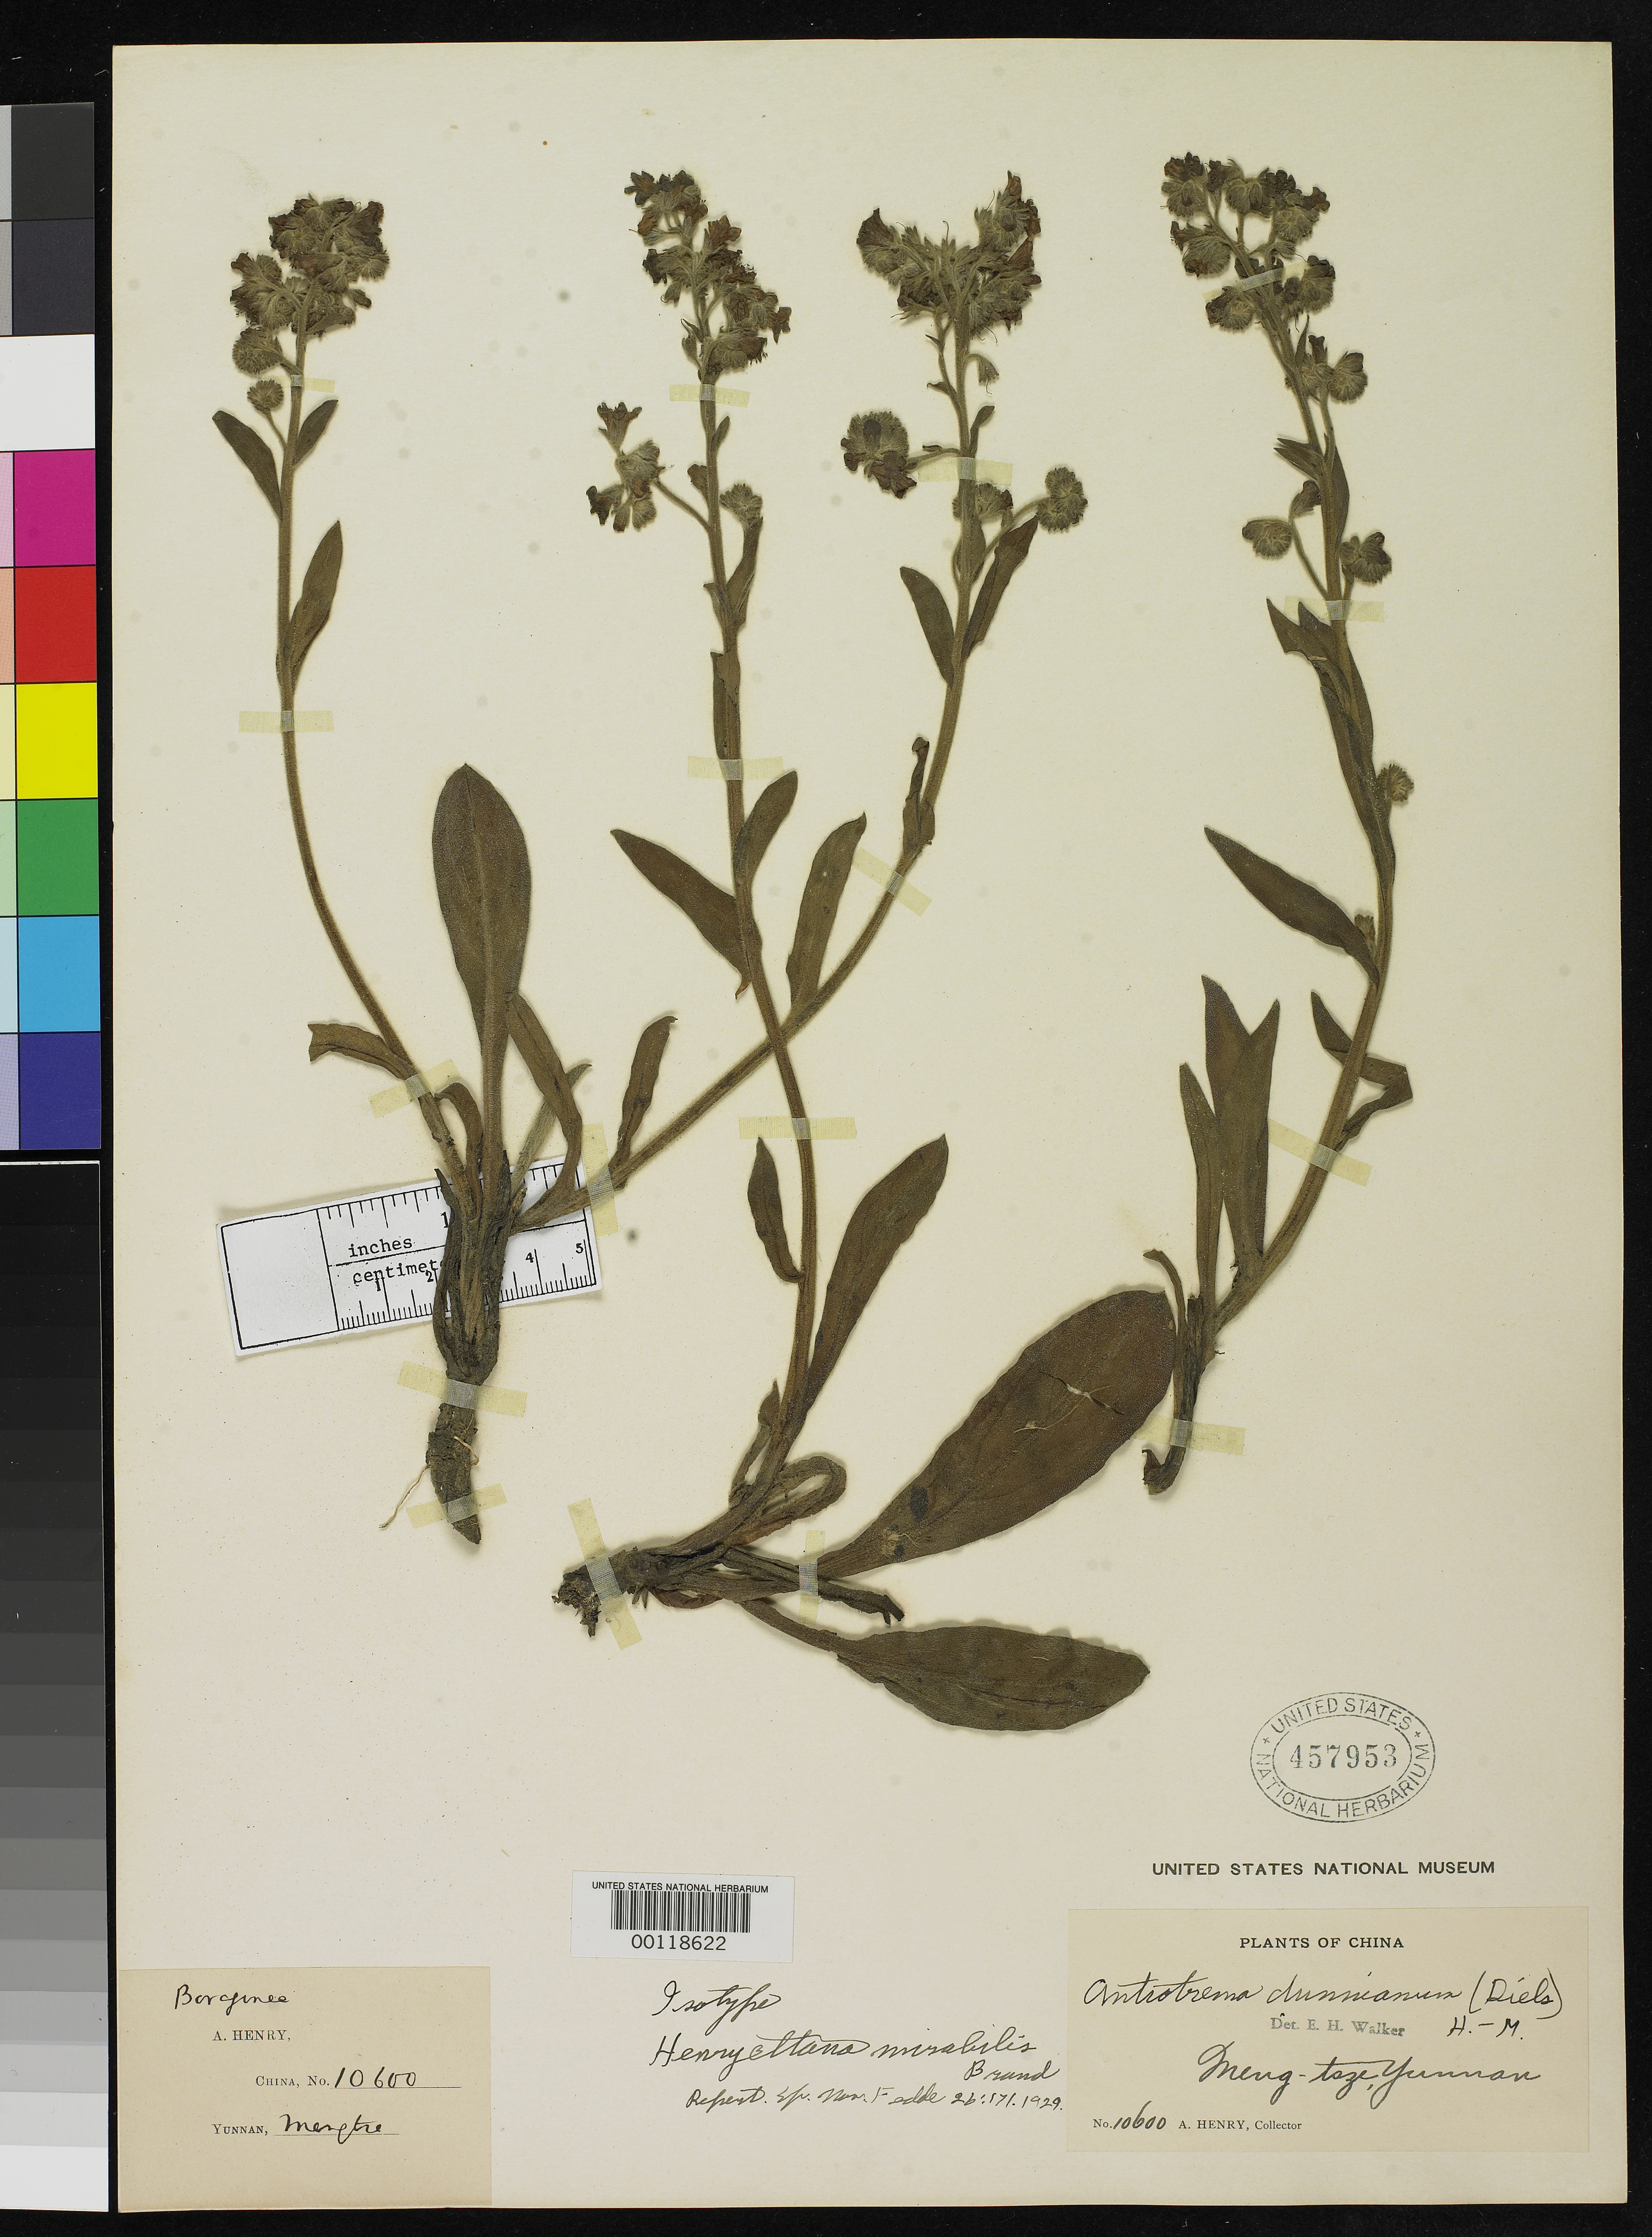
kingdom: Plantae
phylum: Tracheophyta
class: Magnoliopsida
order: Boraginales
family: Boraginaceae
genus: Henryettana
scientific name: Henryettana mirabilis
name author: Brand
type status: Isotype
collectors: A. Henry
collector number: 10600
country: China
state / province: Yunnan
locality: Yunnan, Mengtze.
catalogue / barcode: US 457953